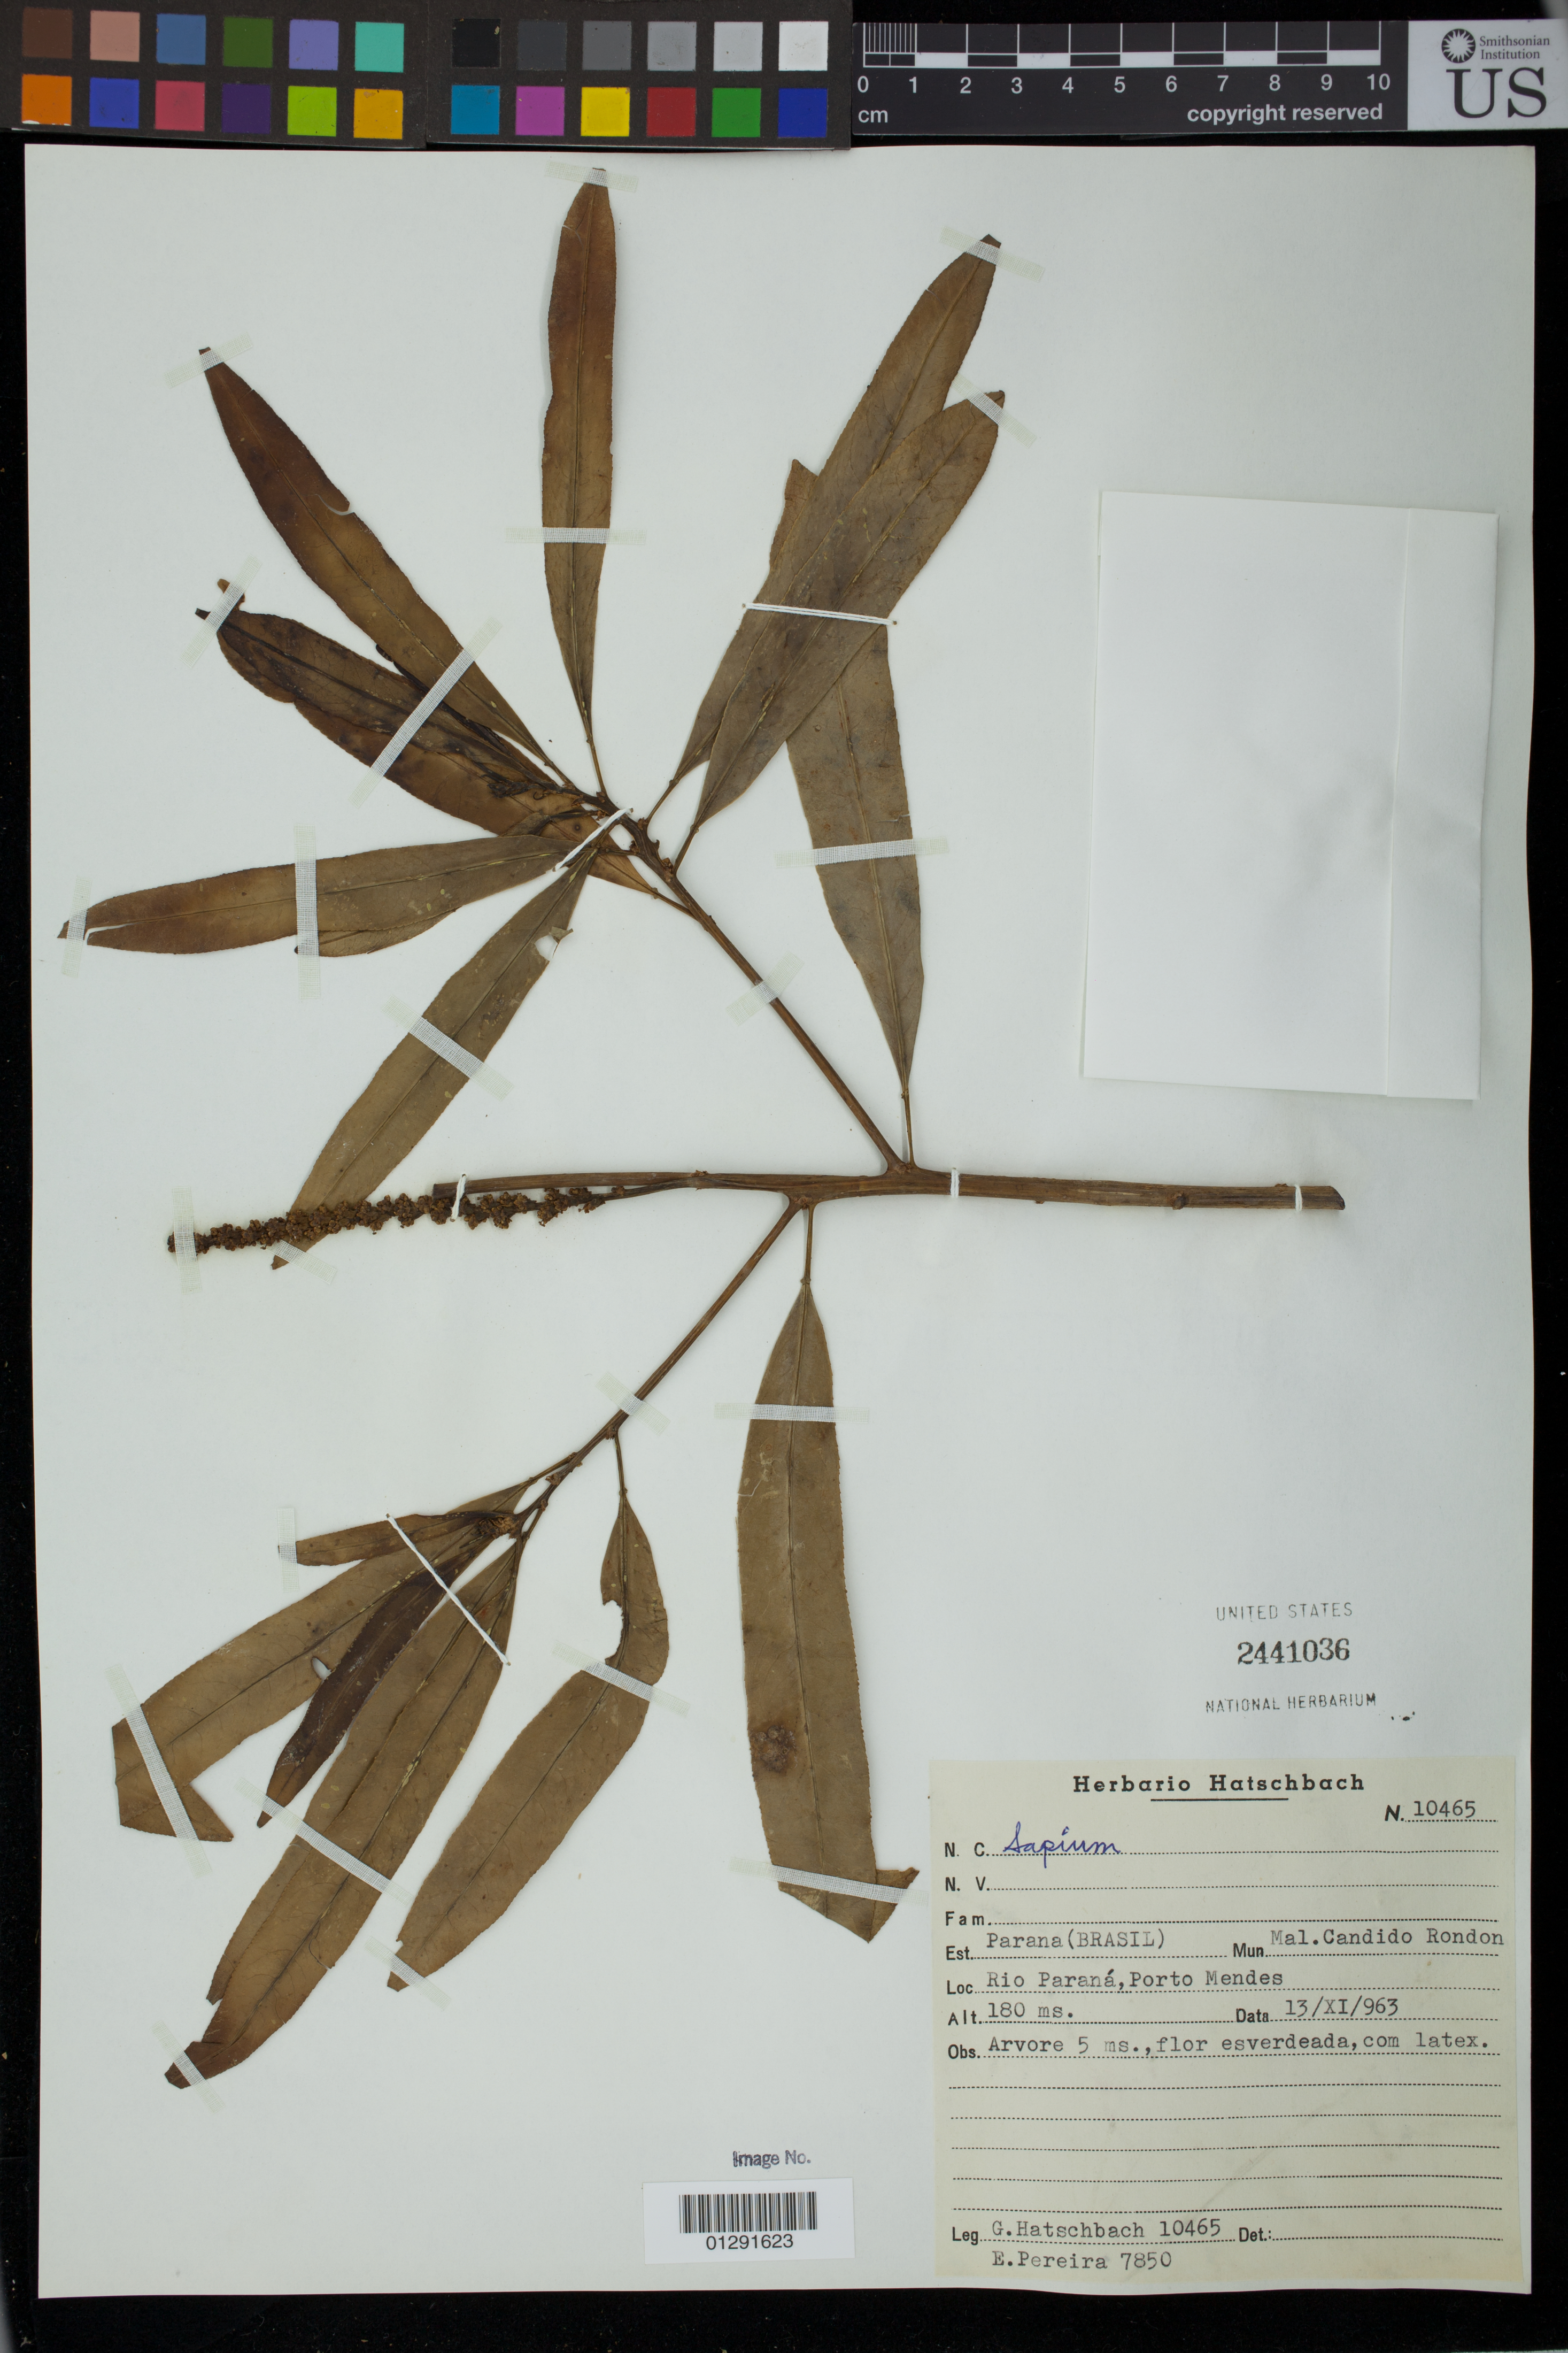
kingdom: Plantae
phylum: Tracheophyta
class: Magnoliopsida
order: Malpighiales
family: Euphorbiaceae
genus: Sapium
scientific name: Sapium sp.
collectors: G. Hatschbach & E. Pereira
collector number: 7850/10465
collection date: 1963-11-13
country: Brazil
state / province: Paraná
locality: Rio Parana, Porto Mendes, Mal. Candido Rondon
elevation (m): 180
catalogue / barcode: US 2441036